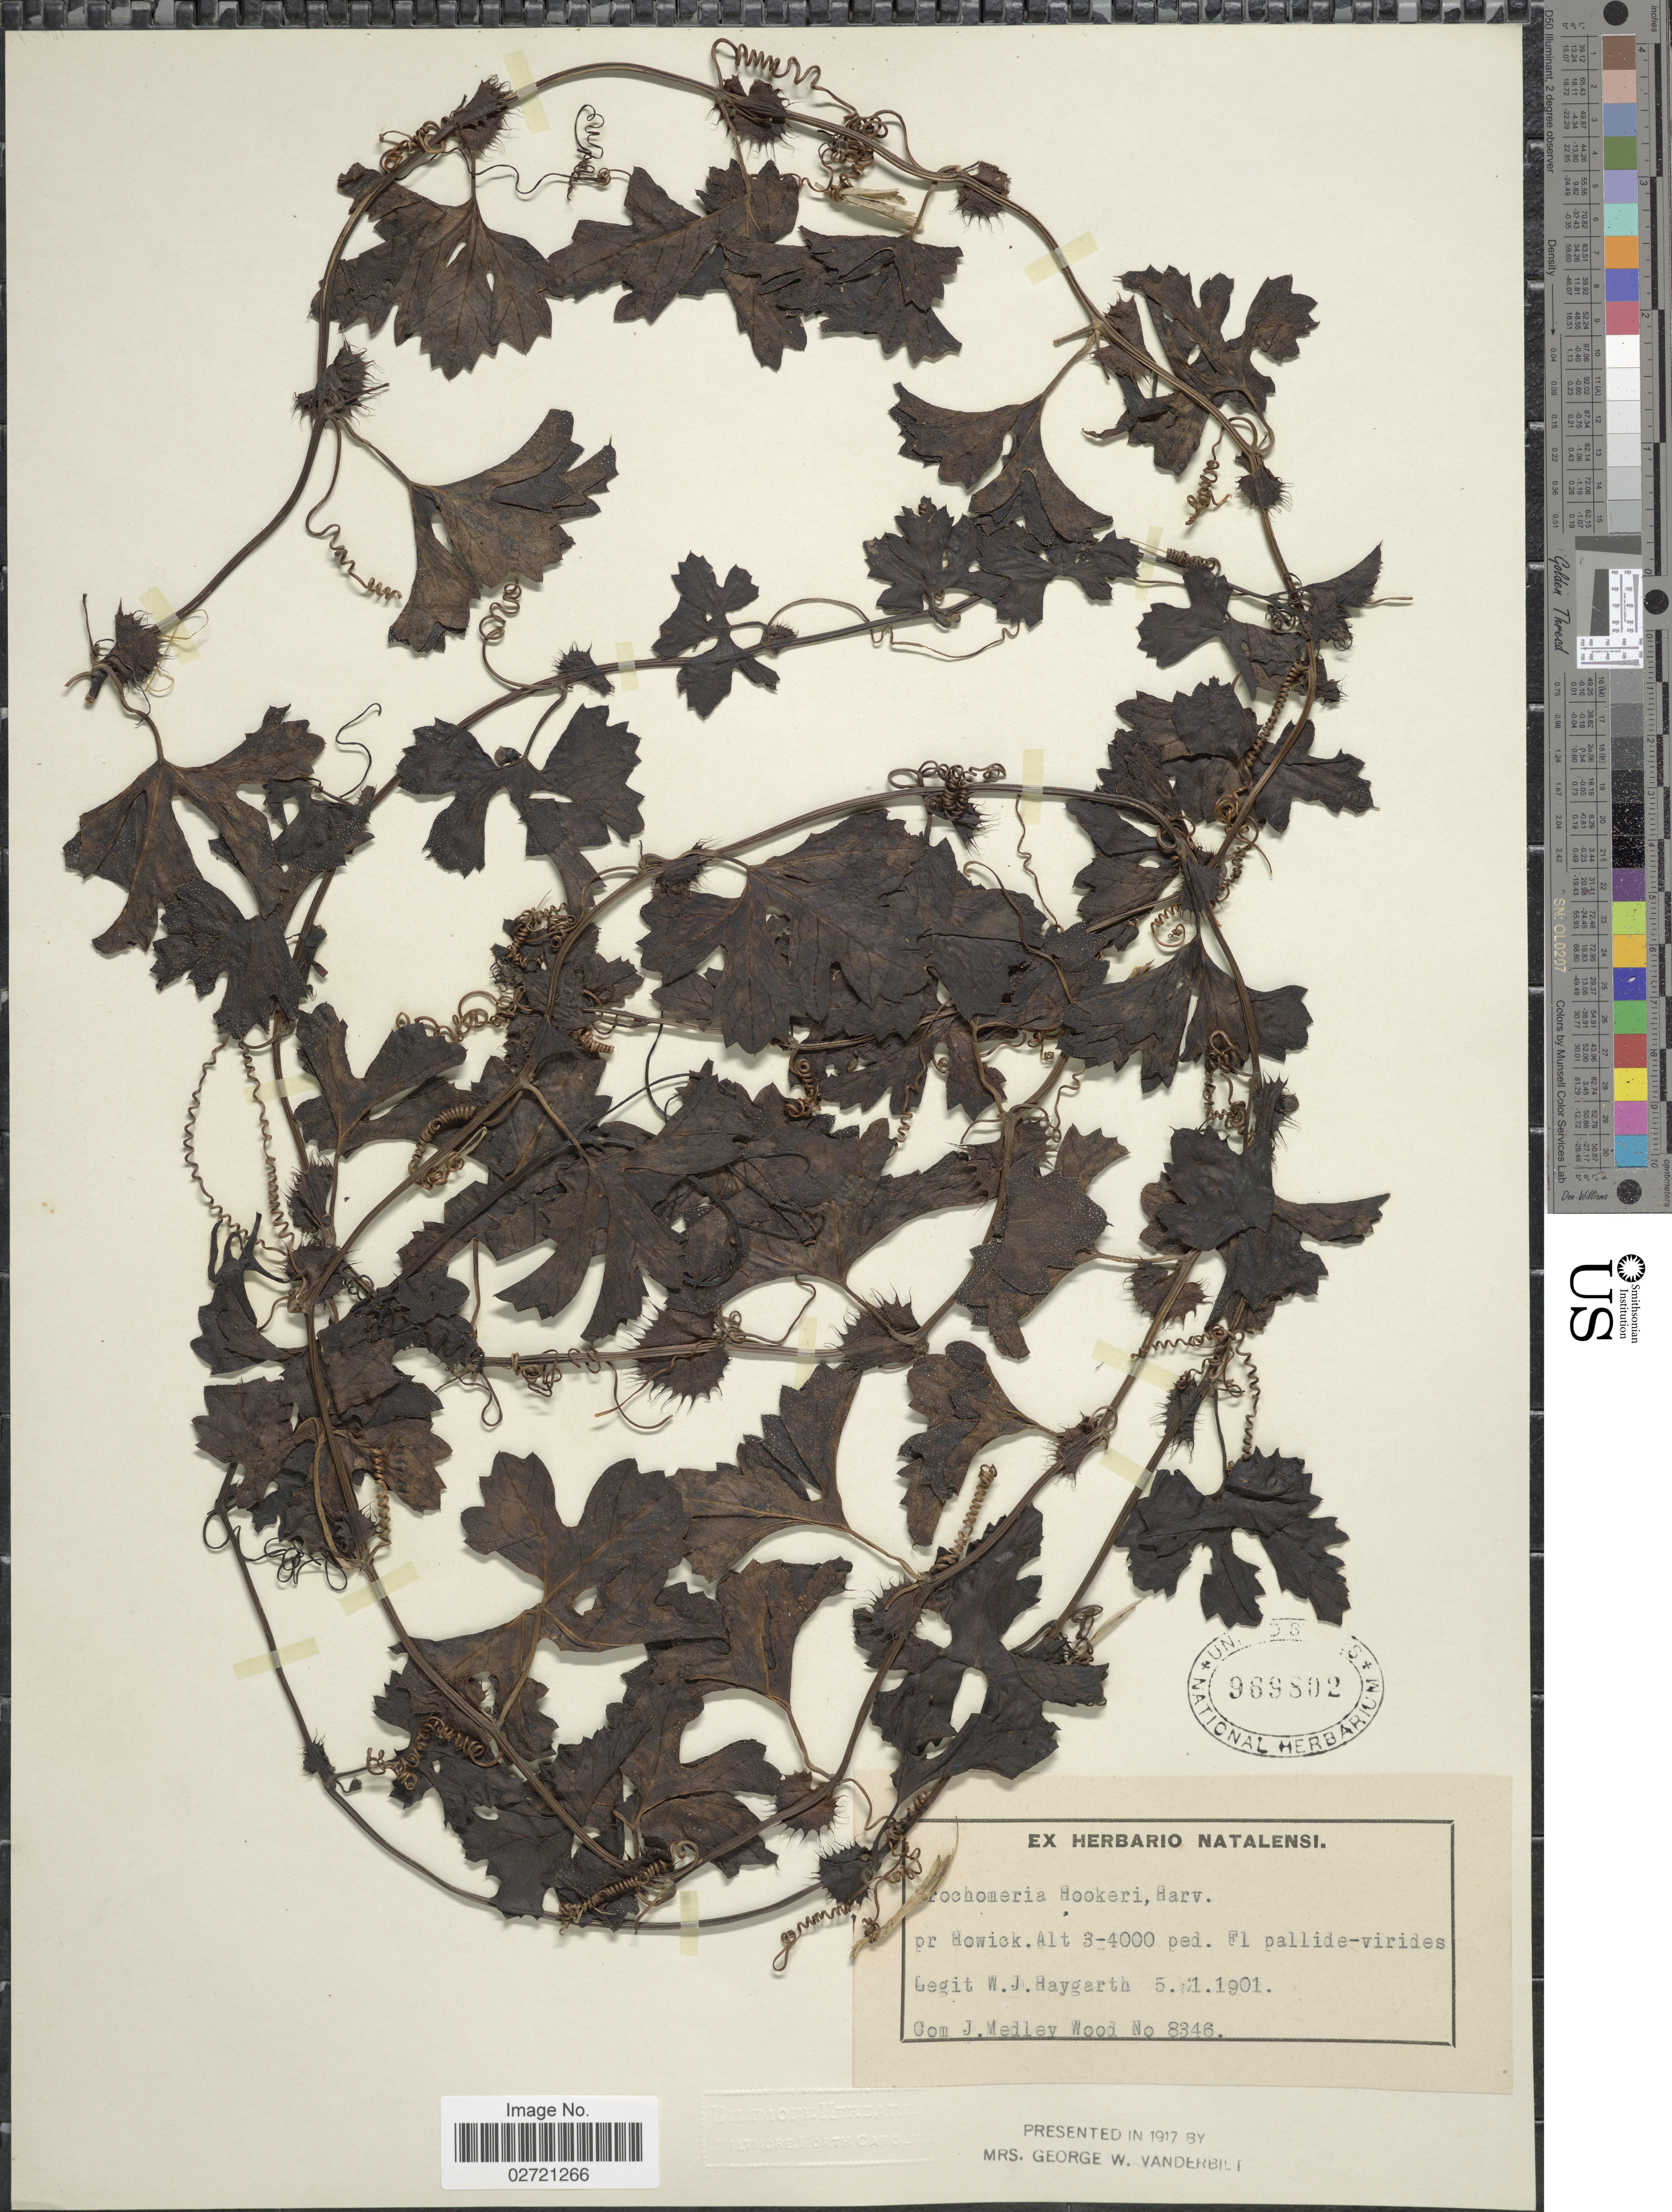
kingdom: Plantae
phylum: Tracheophyta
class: Magnoliopsida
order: Cucurbitales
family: Cucurbitaceae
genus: Trochomeria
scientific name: Trochomeria hookeri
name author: Harv.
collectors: W. Haygarth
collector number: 8346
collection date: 1901-01-05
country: South Africa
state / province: KwaZulu-Natal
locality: Howick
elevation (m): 914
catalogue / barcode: US 969802